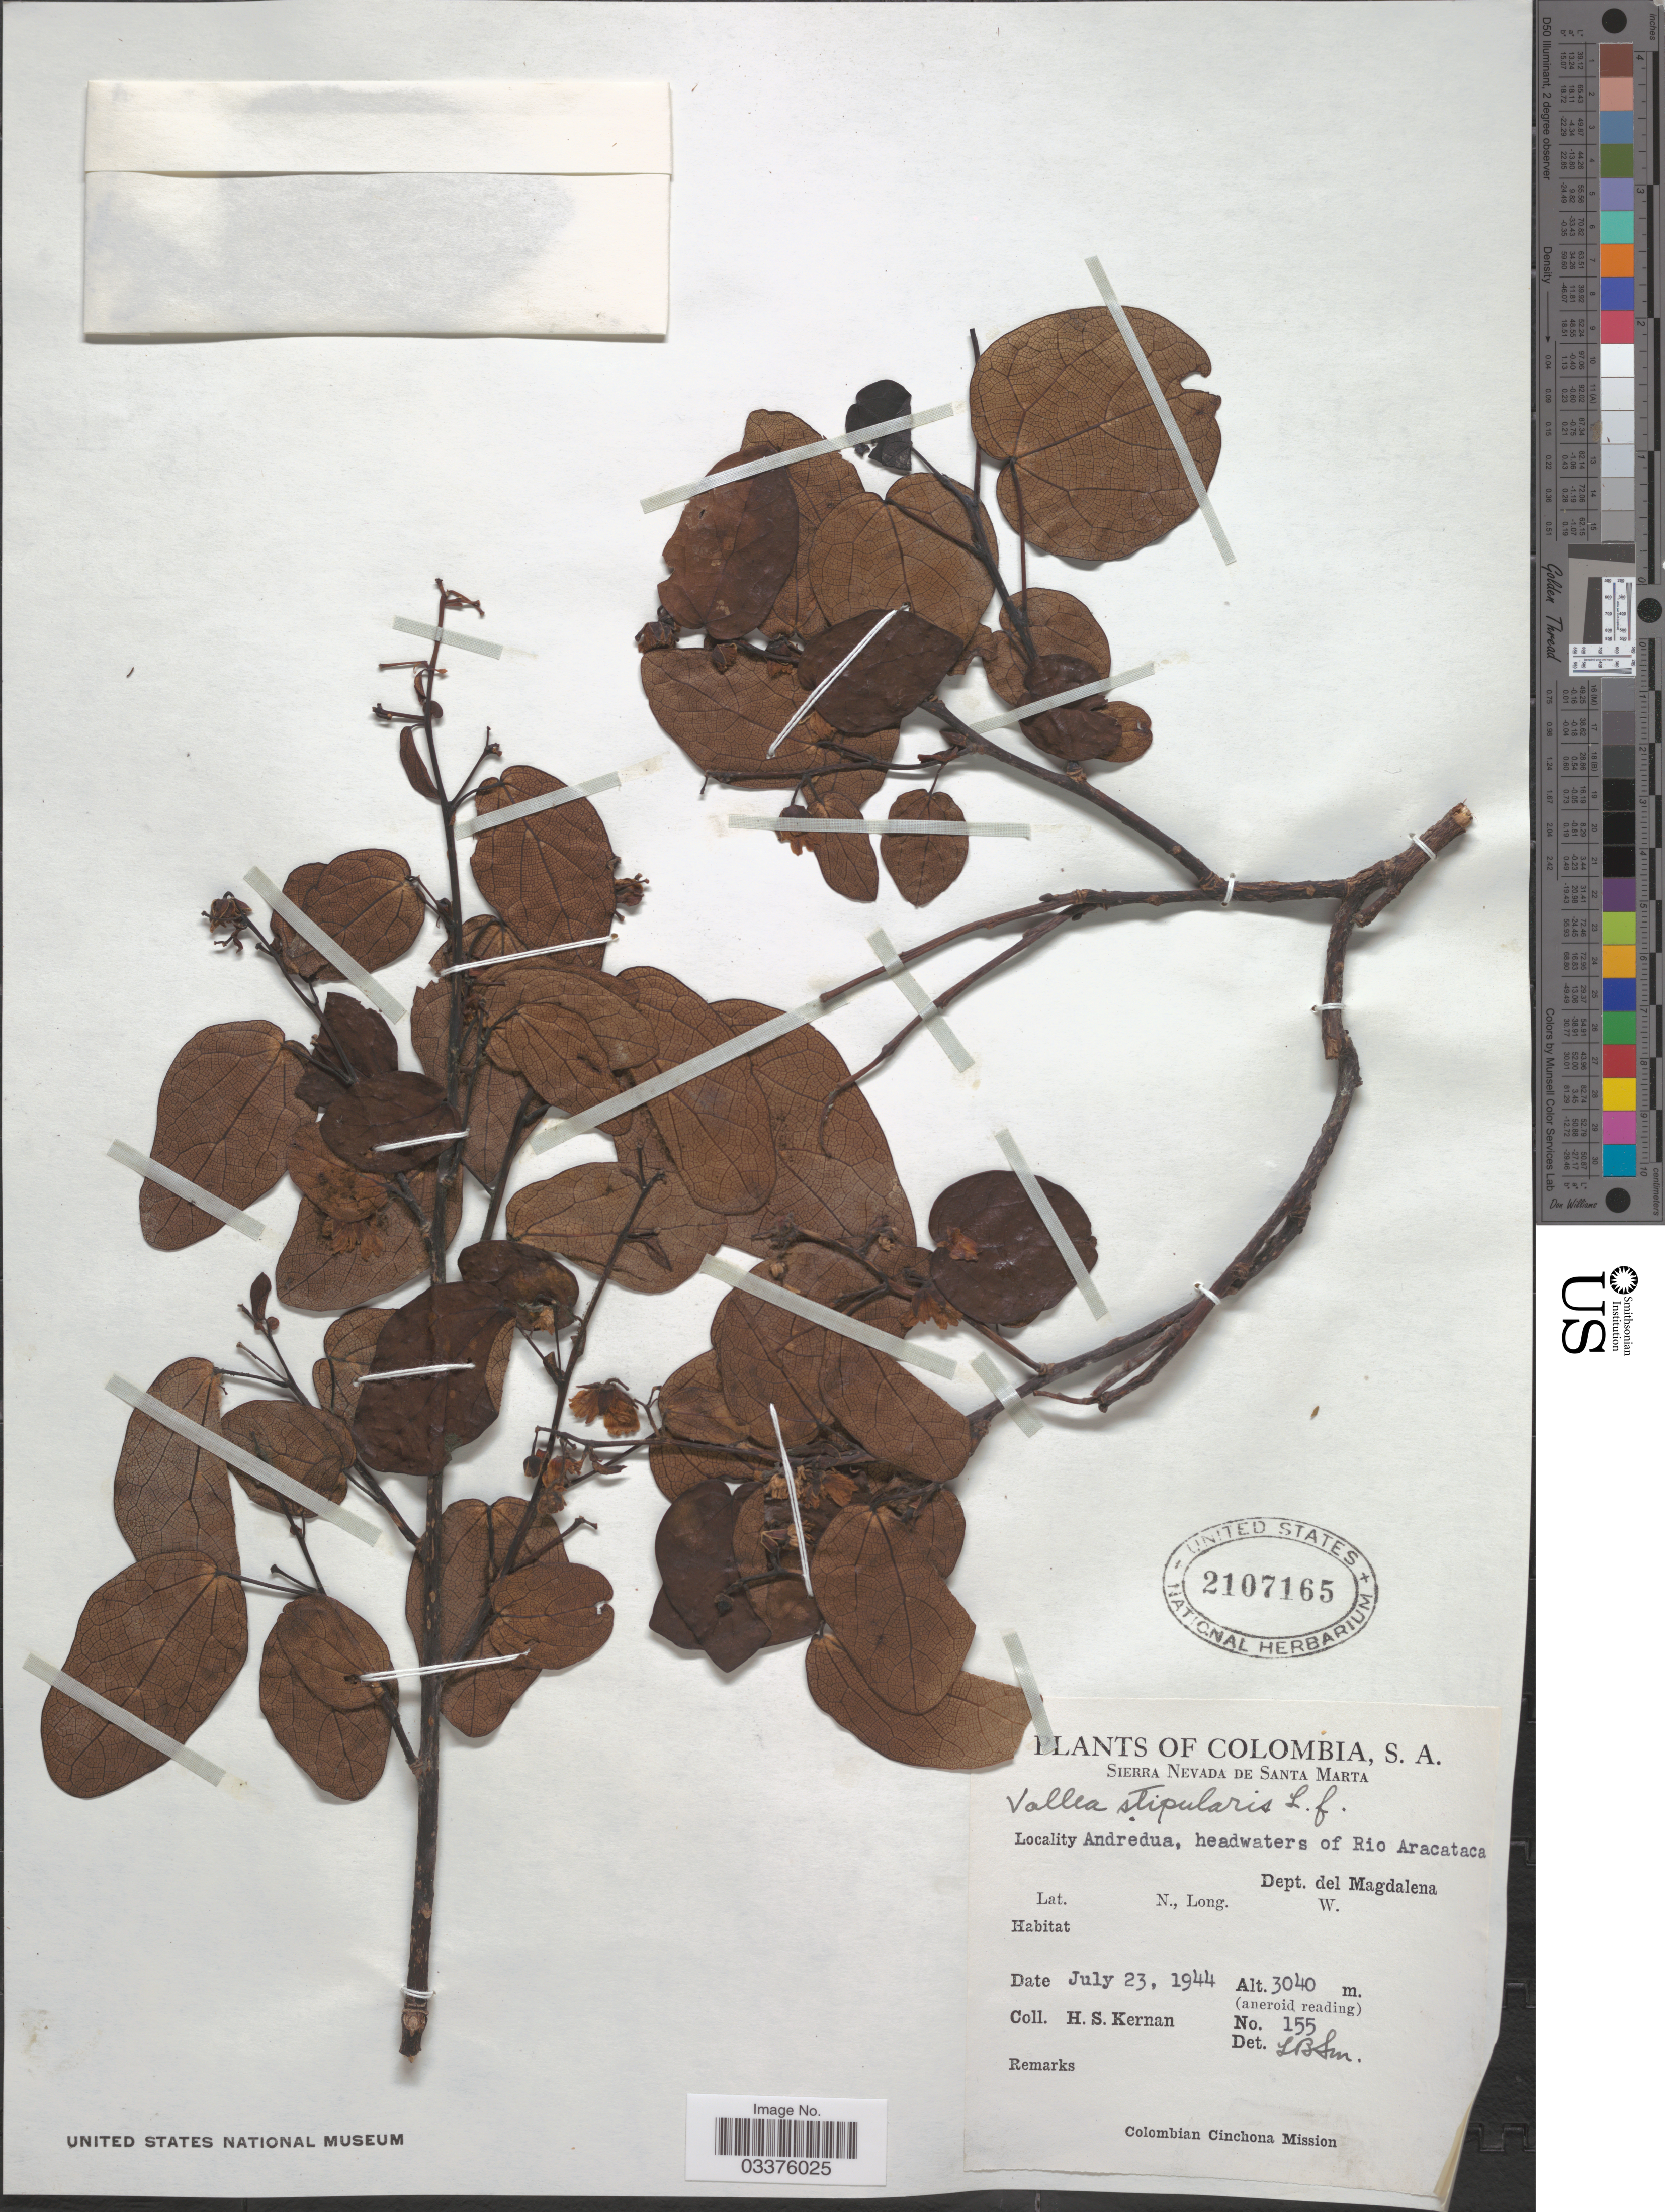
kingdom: Plantae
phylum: Tracheophyta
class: Magnoliopsida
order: Oxalidales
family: Elaeocarpaceae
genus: Vallea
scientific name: Vallea stipularis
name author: L. f.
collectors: H. Kernan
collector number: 155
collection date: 1944-07-23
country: Colombia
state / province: Magdalena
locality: Sierra Nevada de Santa Marta. Andredua, headwaters of Rio Aracataca. Dept. del Magdalena.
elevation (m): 3040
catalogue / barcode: US 2107165